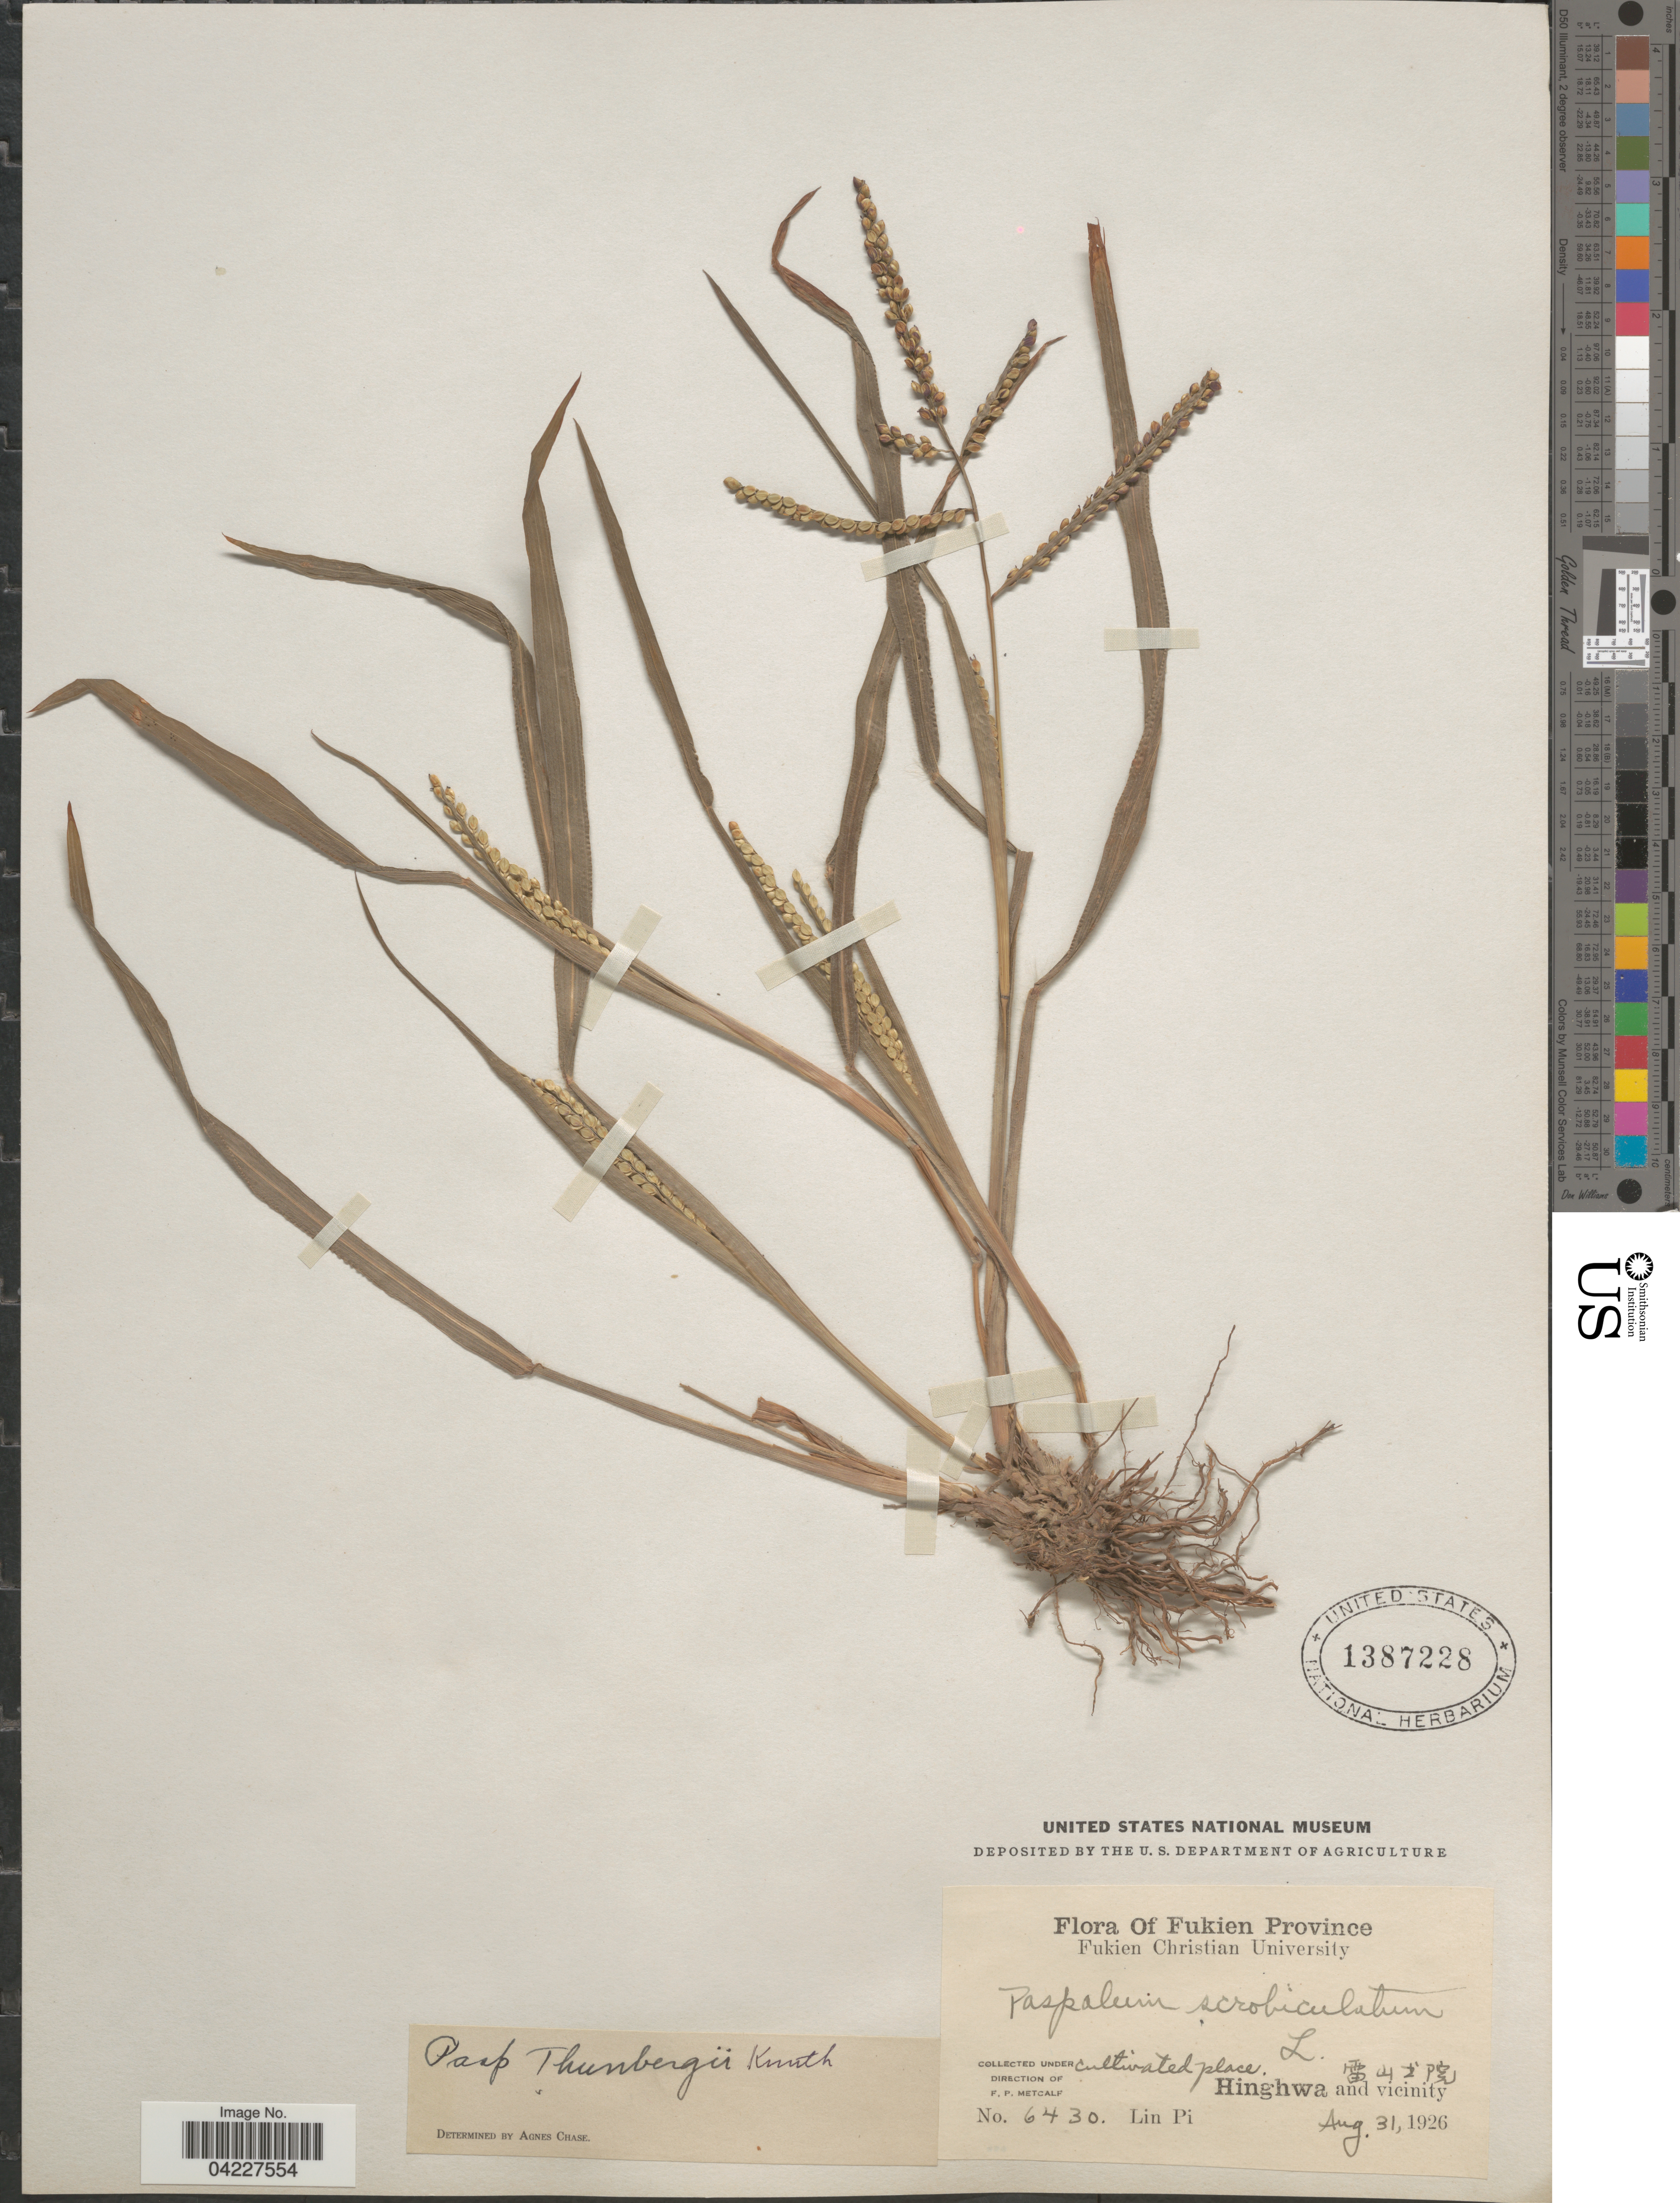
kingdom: Plantae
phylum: Tracheophyta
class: Liliopsida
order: Poales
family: Poaceae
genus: Paspalum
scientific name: Paspalum thunbergii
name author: Kunth ex Steud.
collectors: L. Pi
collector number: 6430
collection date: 1926-08-31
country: China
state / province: Fujian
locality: Fukien Province. [Foreign script] Hinghwa and vicinity.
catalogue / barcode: US 1387228